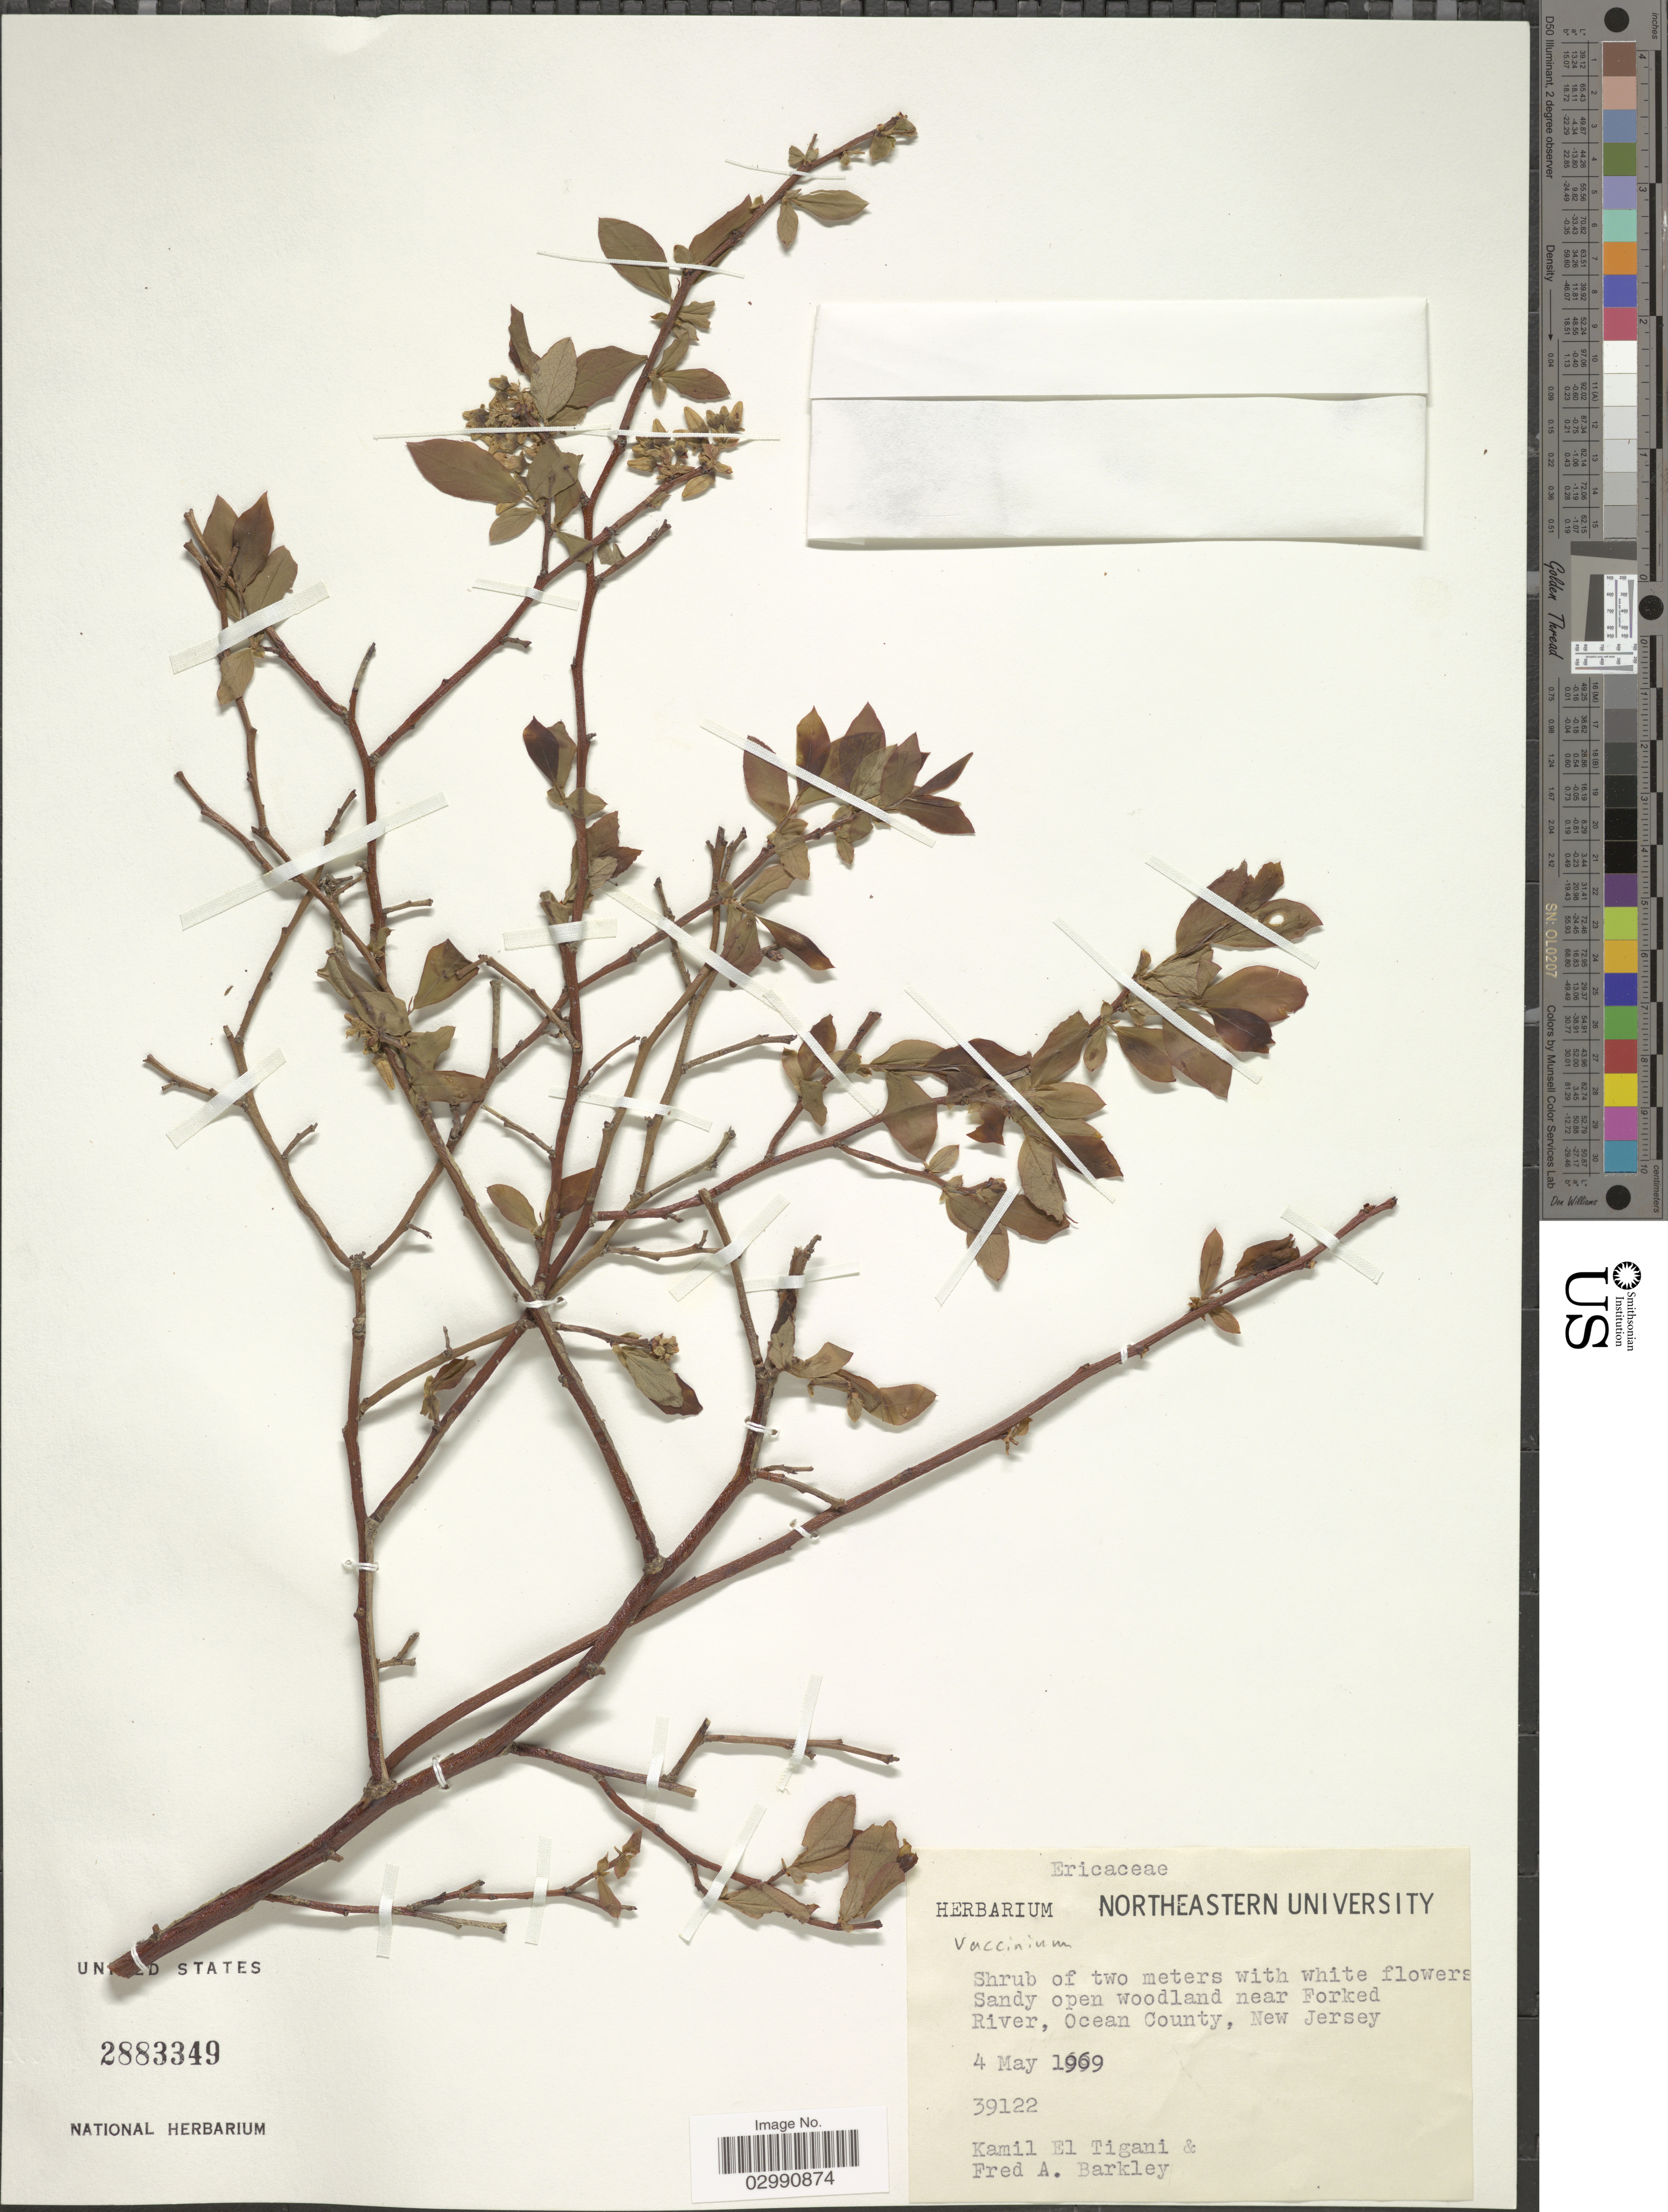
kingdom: Plantae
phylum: Tracheophyta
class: Magnoliopsida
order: Ericales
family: Ericaceae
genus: Vaccinium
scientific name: Vaccinium sp.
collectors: K. El Tigani & F. A. Barkley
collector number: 39122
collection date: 1969-05-04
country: United States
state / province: New Jersey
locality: Sandy open woodland near Forked River, Ocean County.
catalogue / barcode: US 2883349